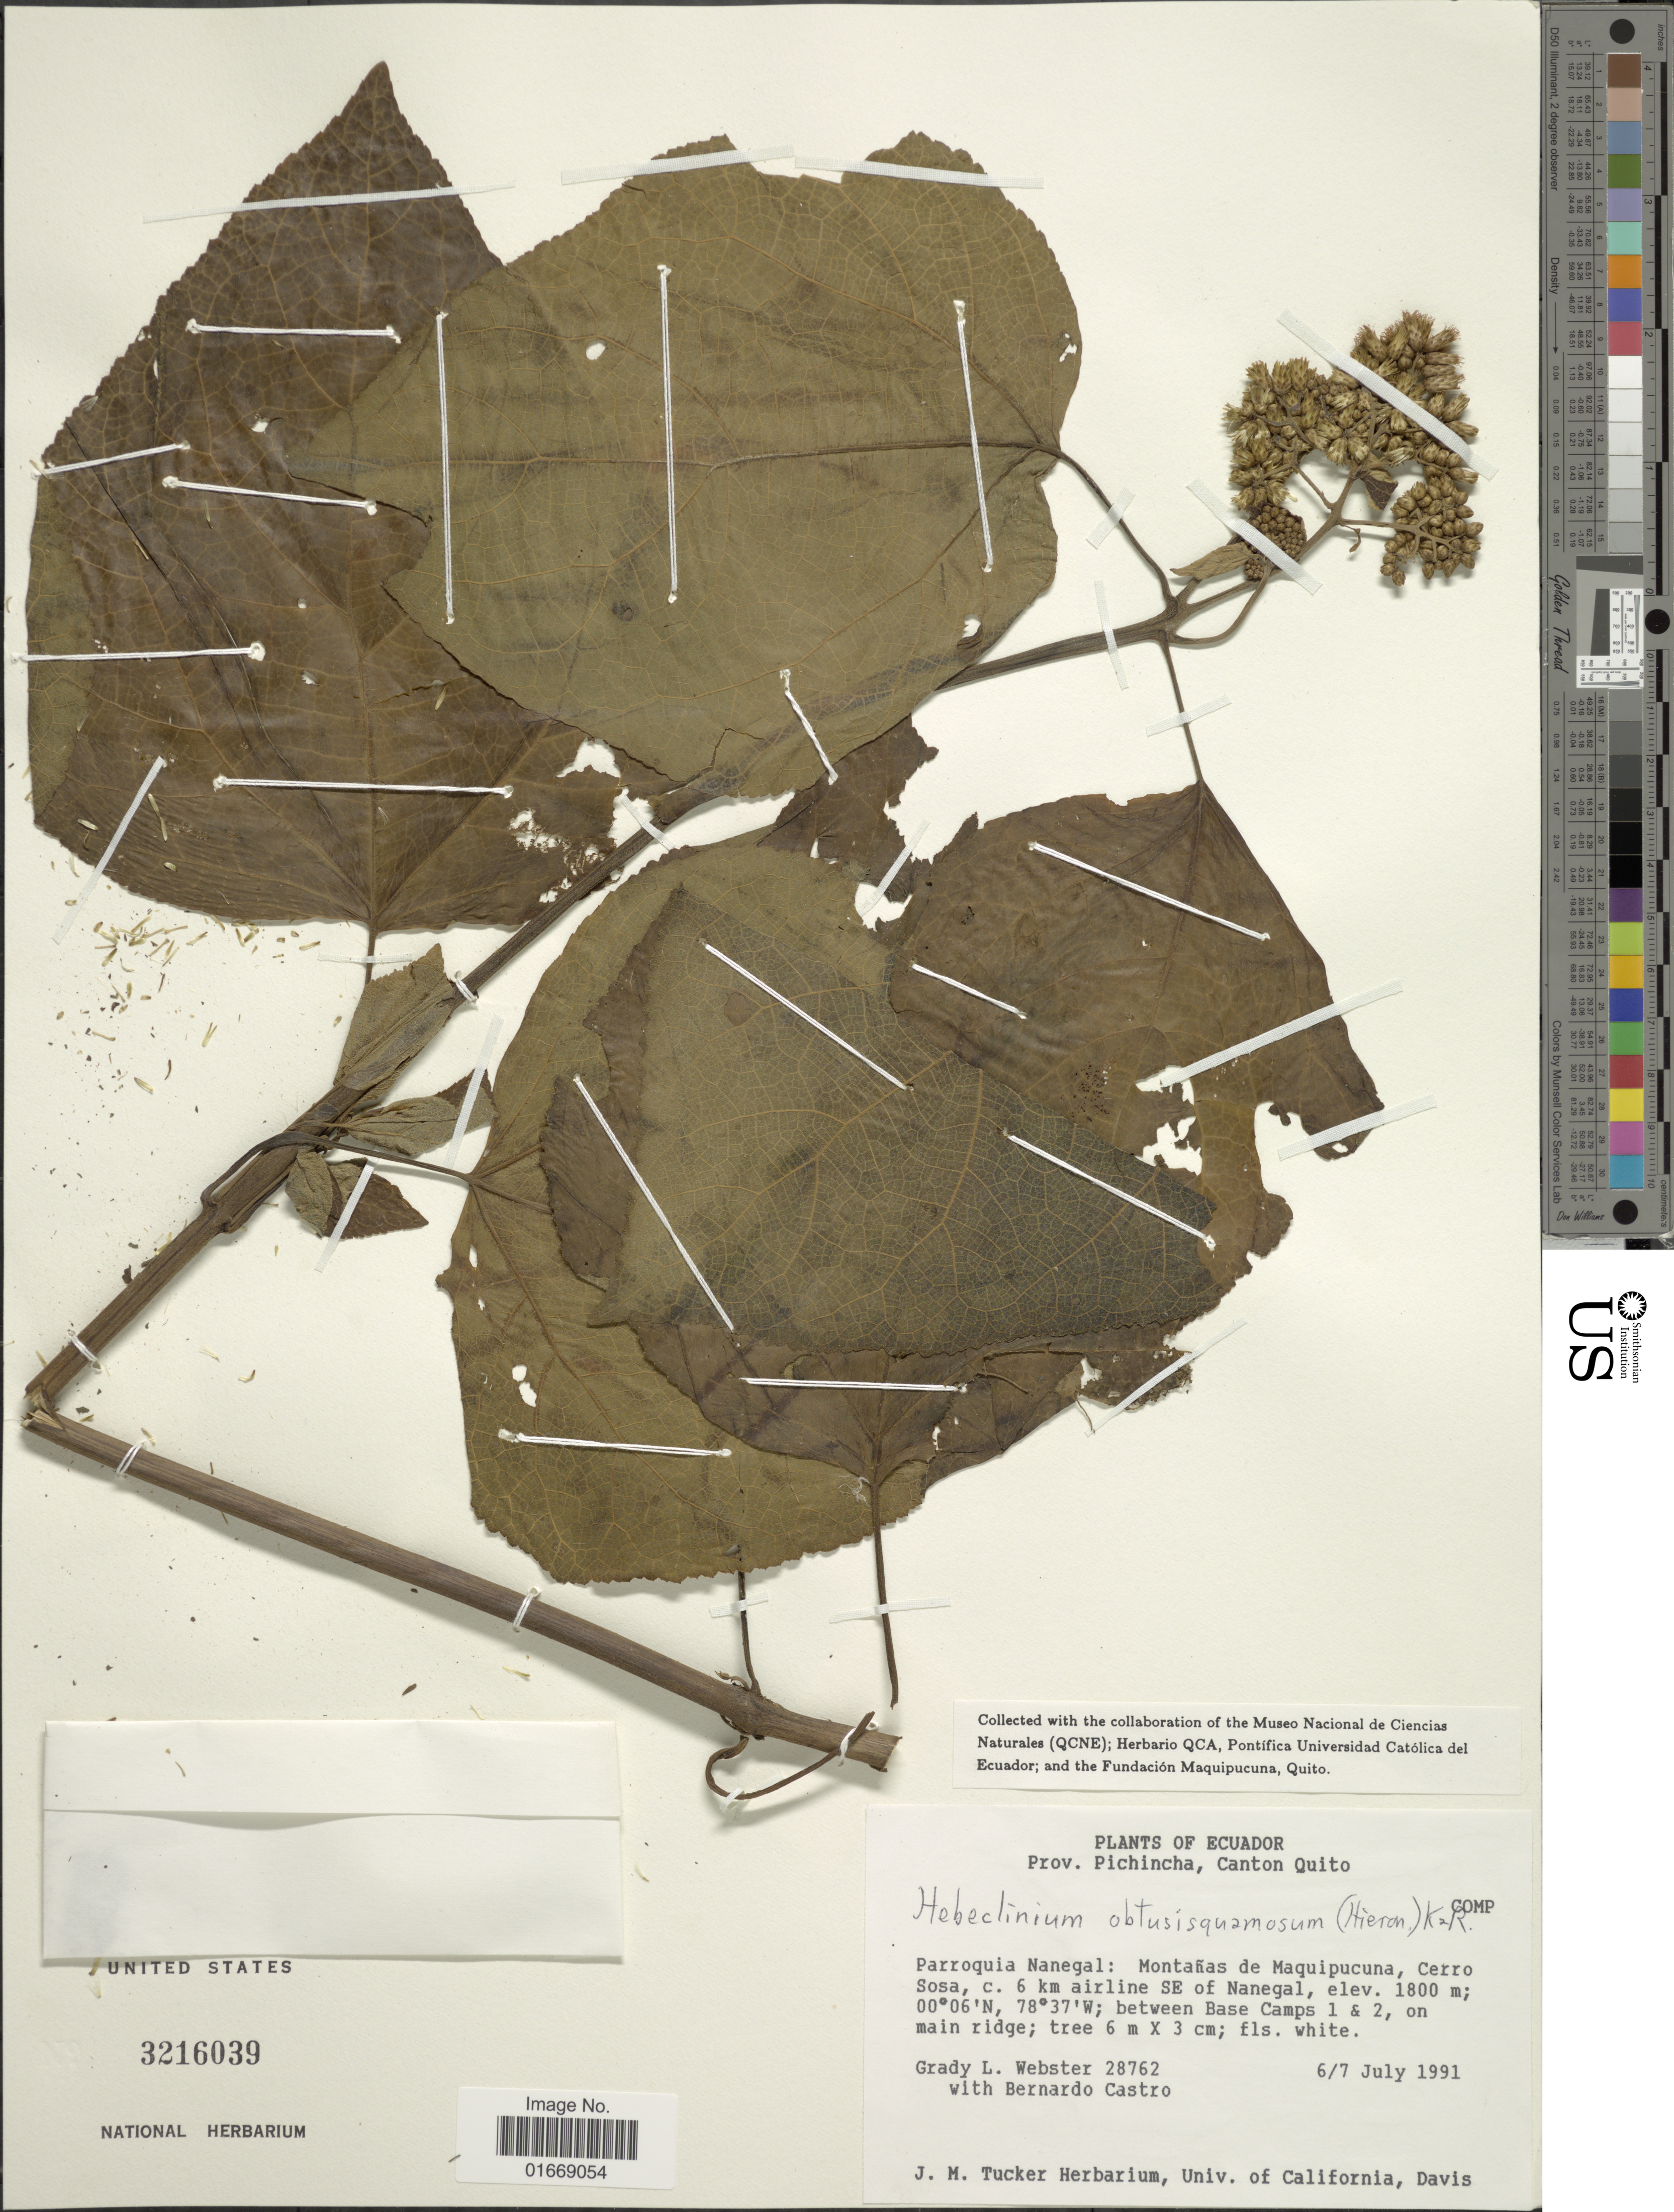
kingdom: Plantae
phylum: Tracheophyta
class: Magnoliopsida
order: Asterales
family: Asteraceae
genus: Hebeclinium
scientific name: Hebeclinium obtusisquamosum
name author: (Hieron.) R.M. King & H. Rob.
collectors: G. L. Webster & B. Castro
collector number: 28762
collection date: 1991-07-06/1991-07-07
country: Ecuador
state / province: Pichincha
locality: Canton Quito, Parroquia Nanegal, Montanas de Maquipucuna, Cerro Sosa, c. 6 km airline SE of Nanegal, between Base Camps 1 & 2, on main ridge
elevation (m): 1800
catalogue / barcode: US 3216039